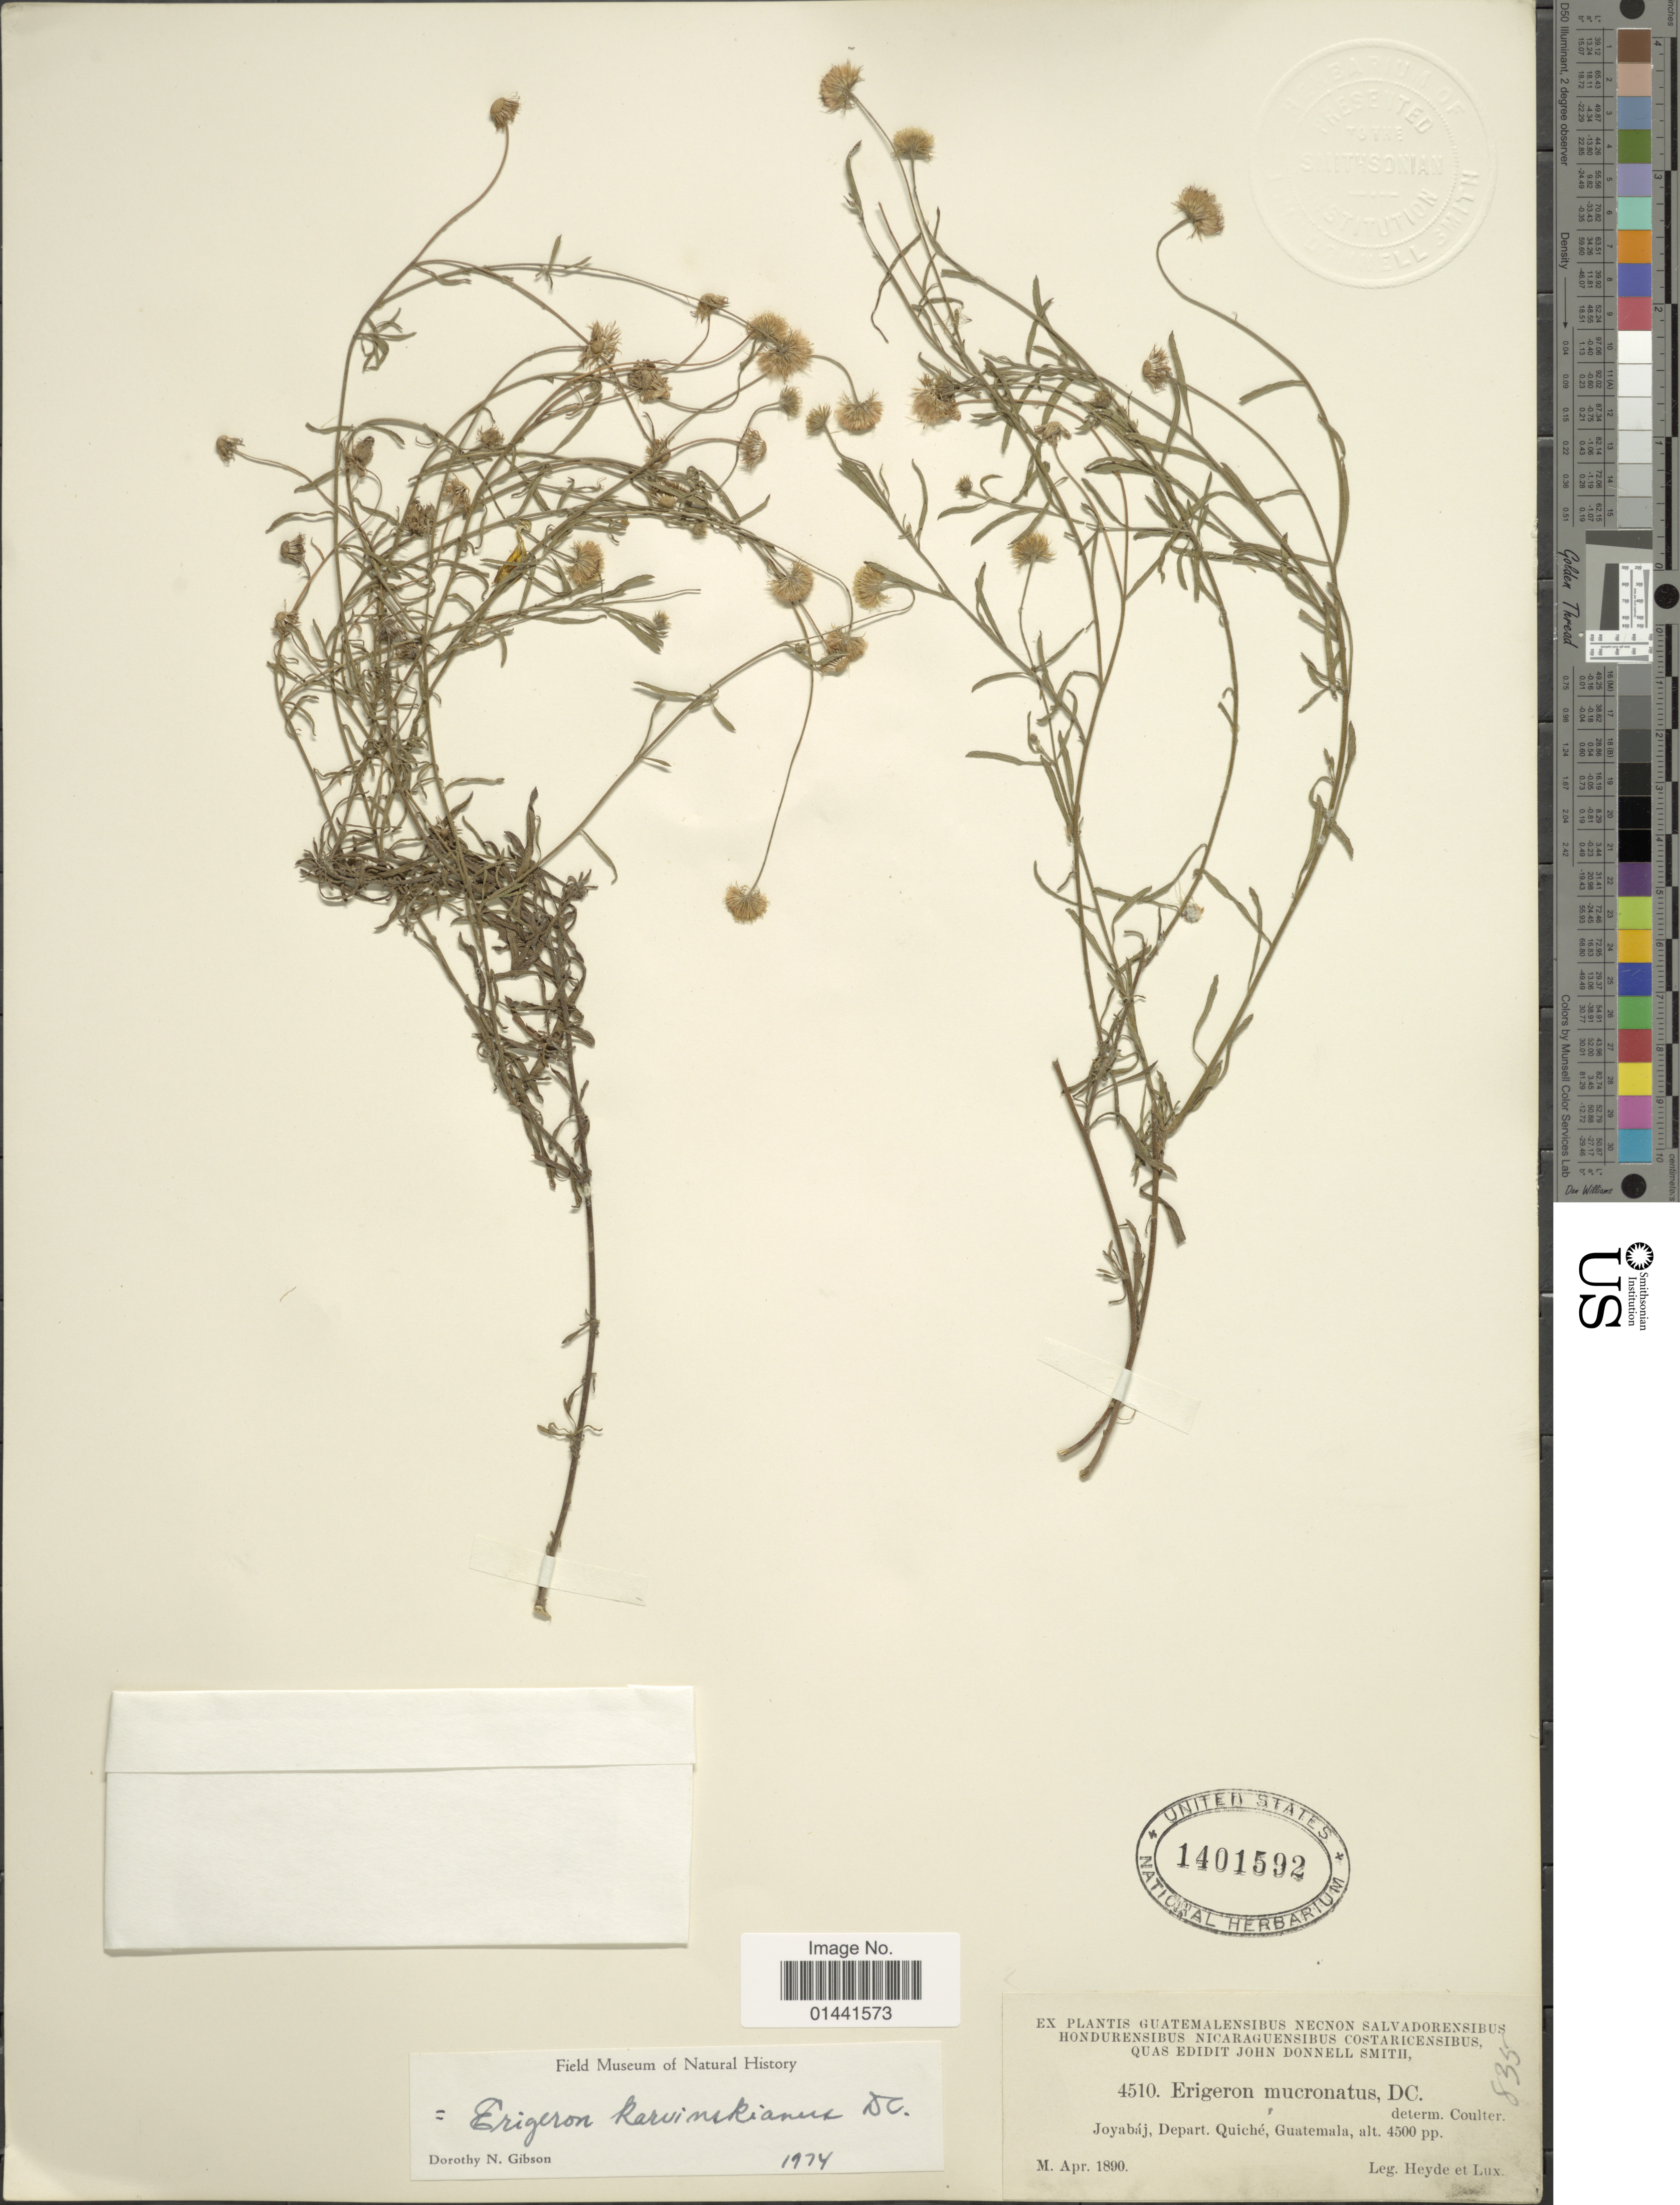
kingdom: Plantae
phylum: Tracheophyta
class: Magnoliopsida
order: Asterales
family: Asteraceae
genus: Erigeron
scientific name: Erigeron karvinskianus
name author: DC.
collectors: Heyde & Lux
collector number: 4510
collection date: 1890-04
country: Guatemala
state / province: El Quiché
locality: Joyabáj, Depart. Quiché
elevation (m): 1372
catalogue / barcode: US 1401592